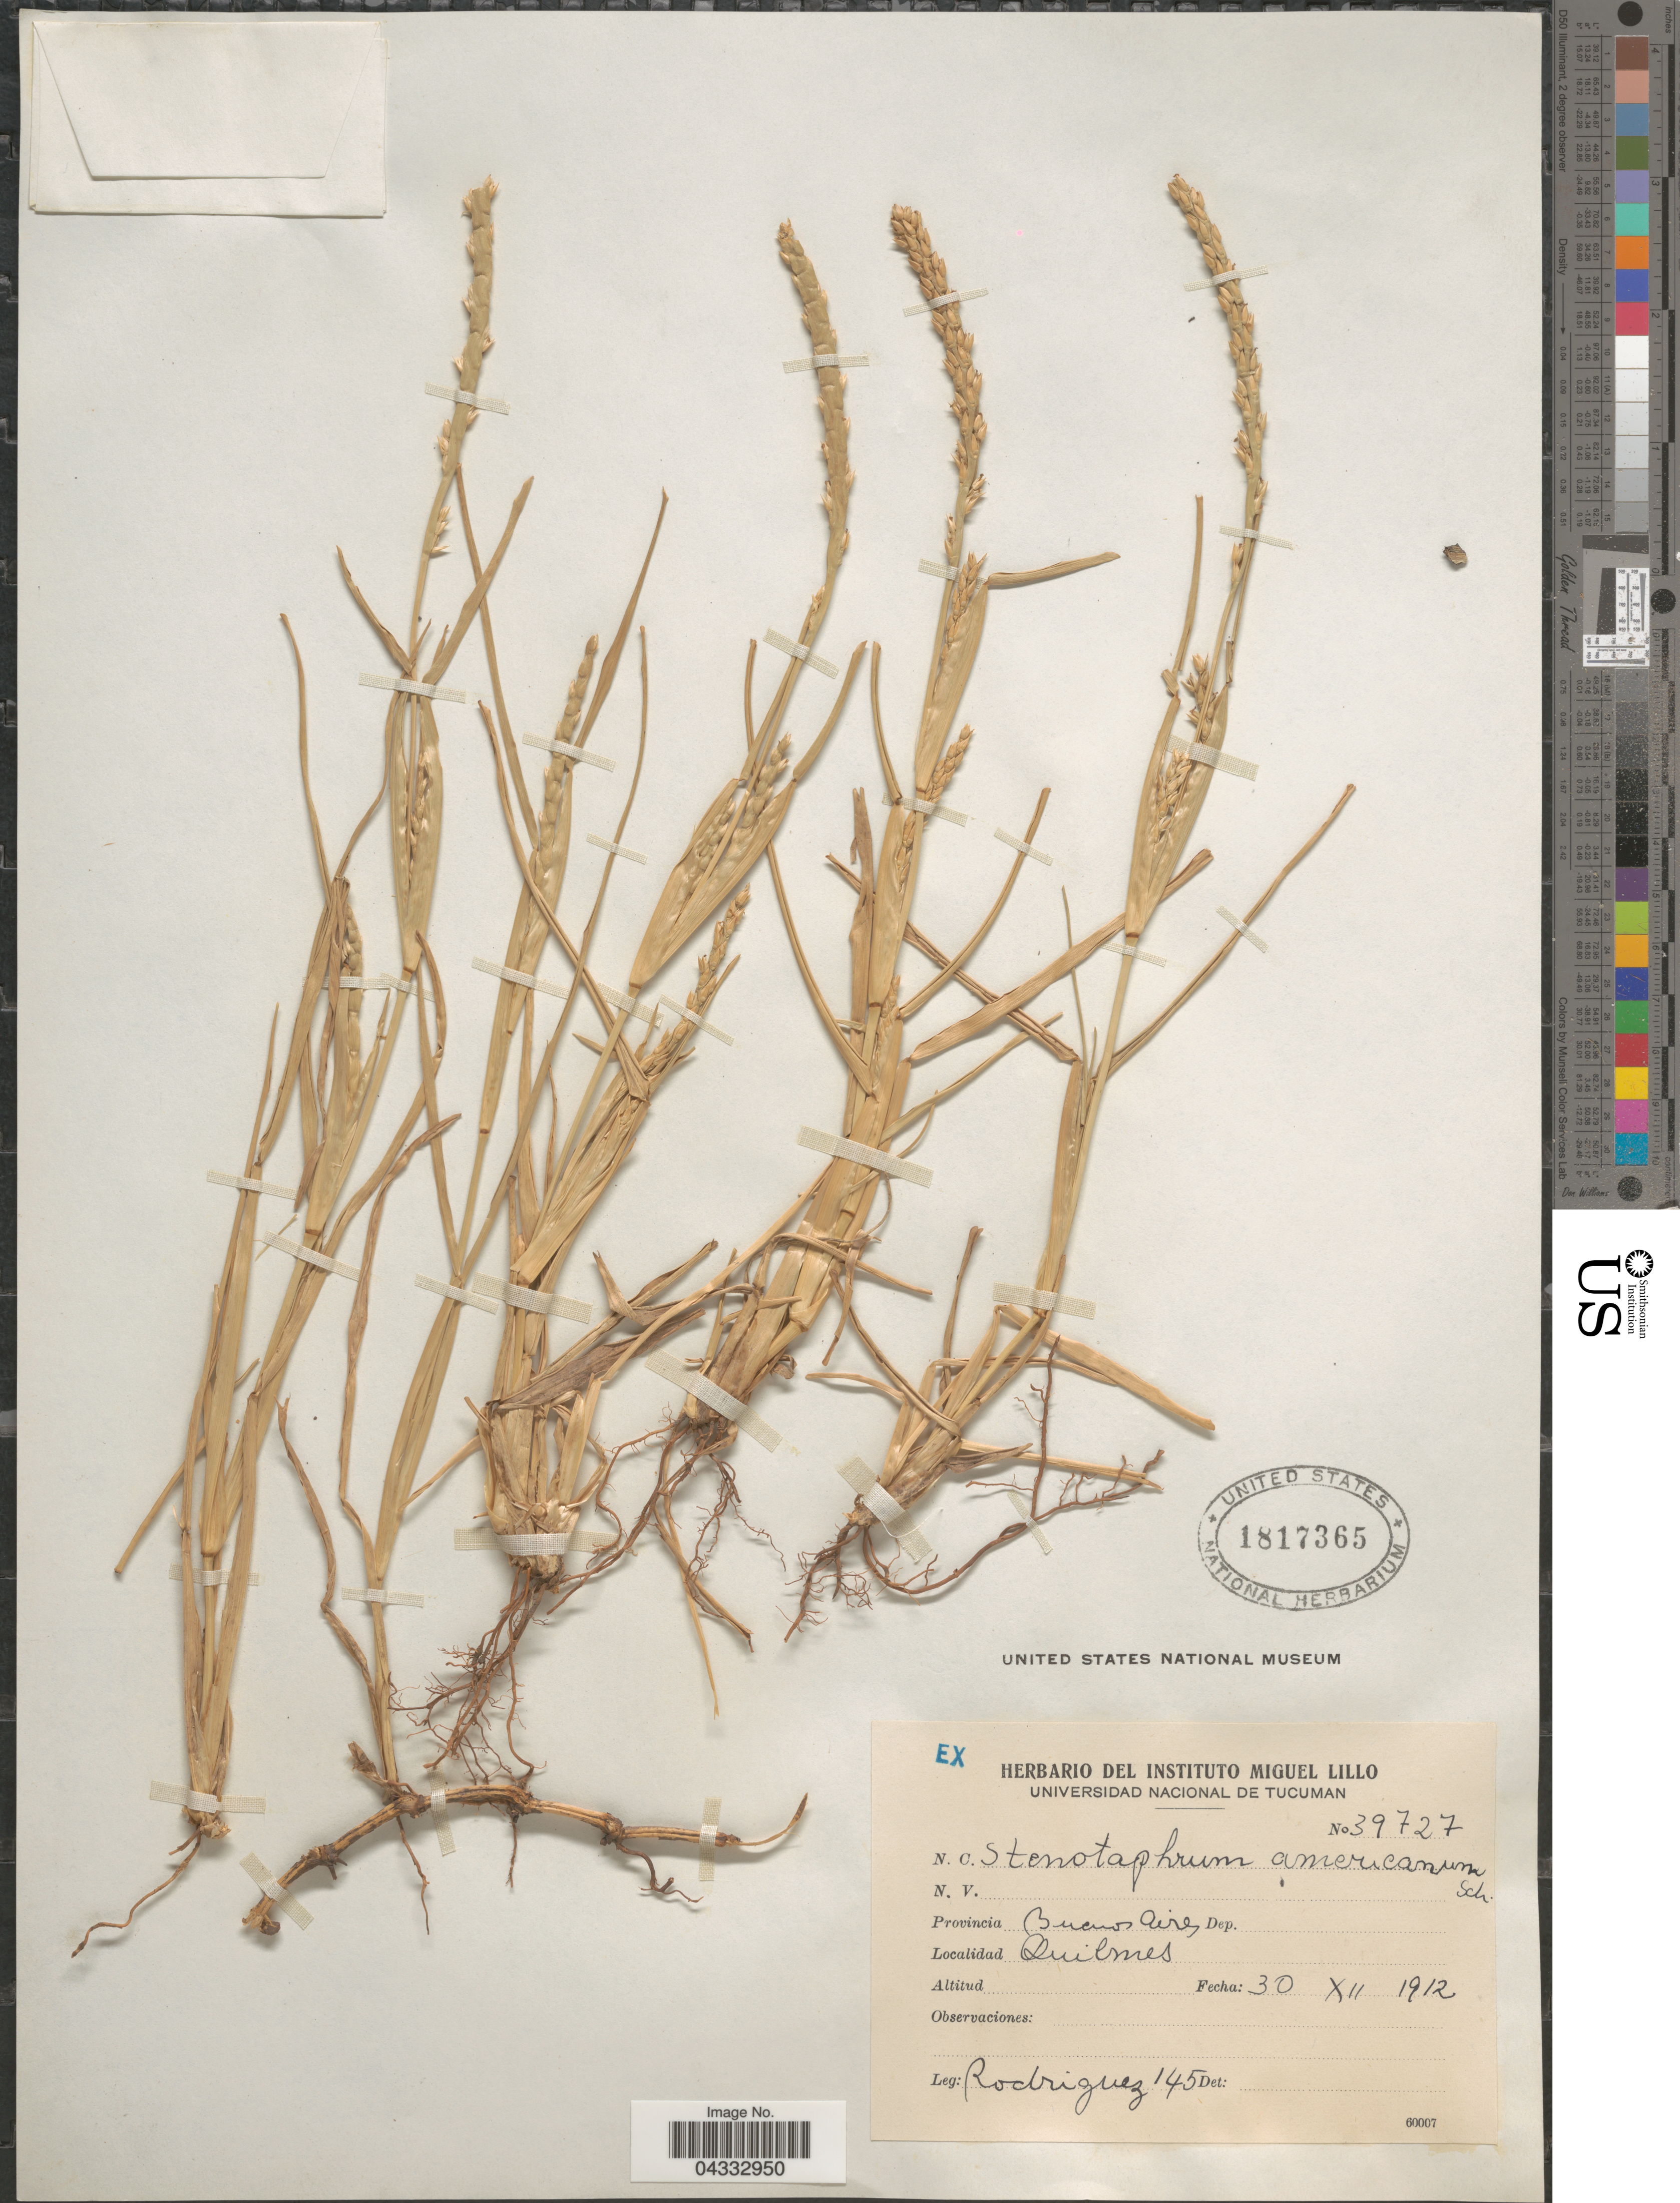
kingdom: Plantae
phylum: Tracheophyta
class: Liliopsida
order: Poales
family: Poaceae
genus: Stenotaphrum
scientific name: Stenotaphrum secundatum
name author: (Walter) Kuntze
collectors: Rodriguez, --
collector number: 145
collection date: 1912-12-30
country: Argentina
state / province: Buenos Aires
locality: Quilmes.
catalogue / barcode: US 1817365